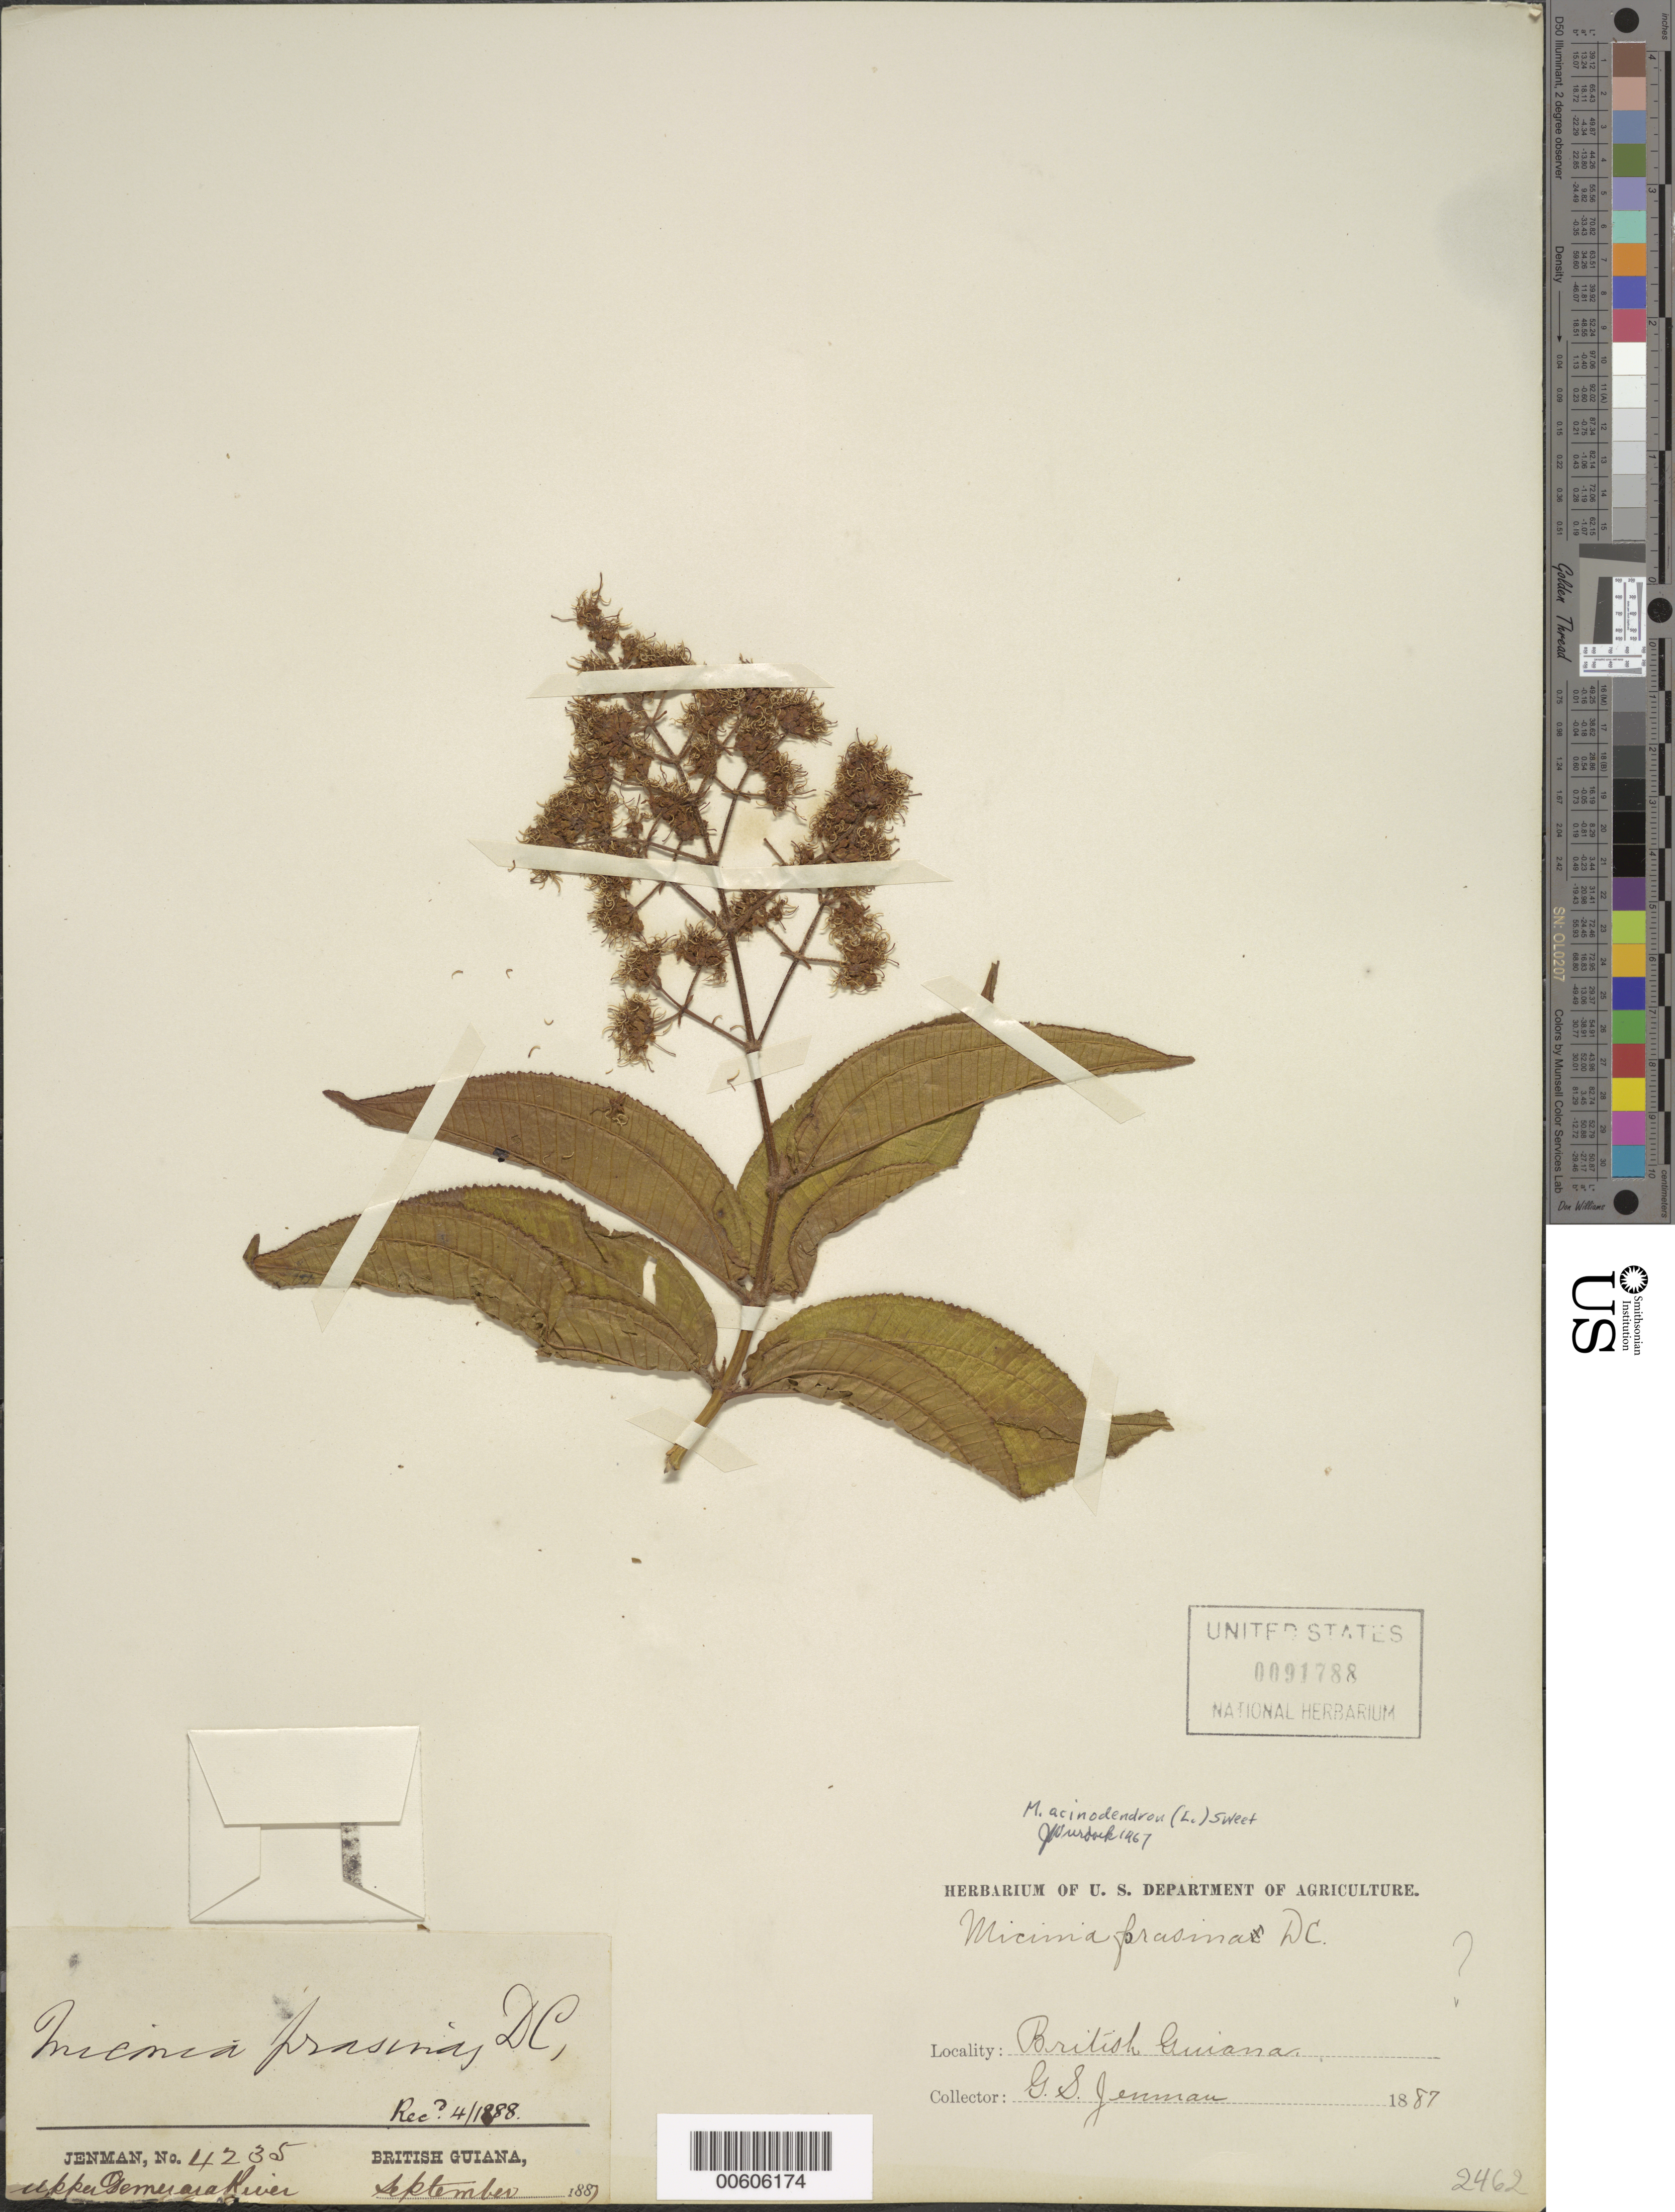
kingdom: Plantae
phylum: Tracheophyta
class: Magnoliopsida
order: Myrtales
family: Melastomataceae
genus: Miconia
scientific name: Miconia acinodendron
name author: (L.) Sweet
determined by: Wurdack, John J., (US), US (UNITED STATES)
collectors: G. S. Jenman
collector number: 4235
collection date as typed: September 1887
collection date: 1887-09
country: Guyana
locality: Demerara R.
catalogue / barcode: US 91788